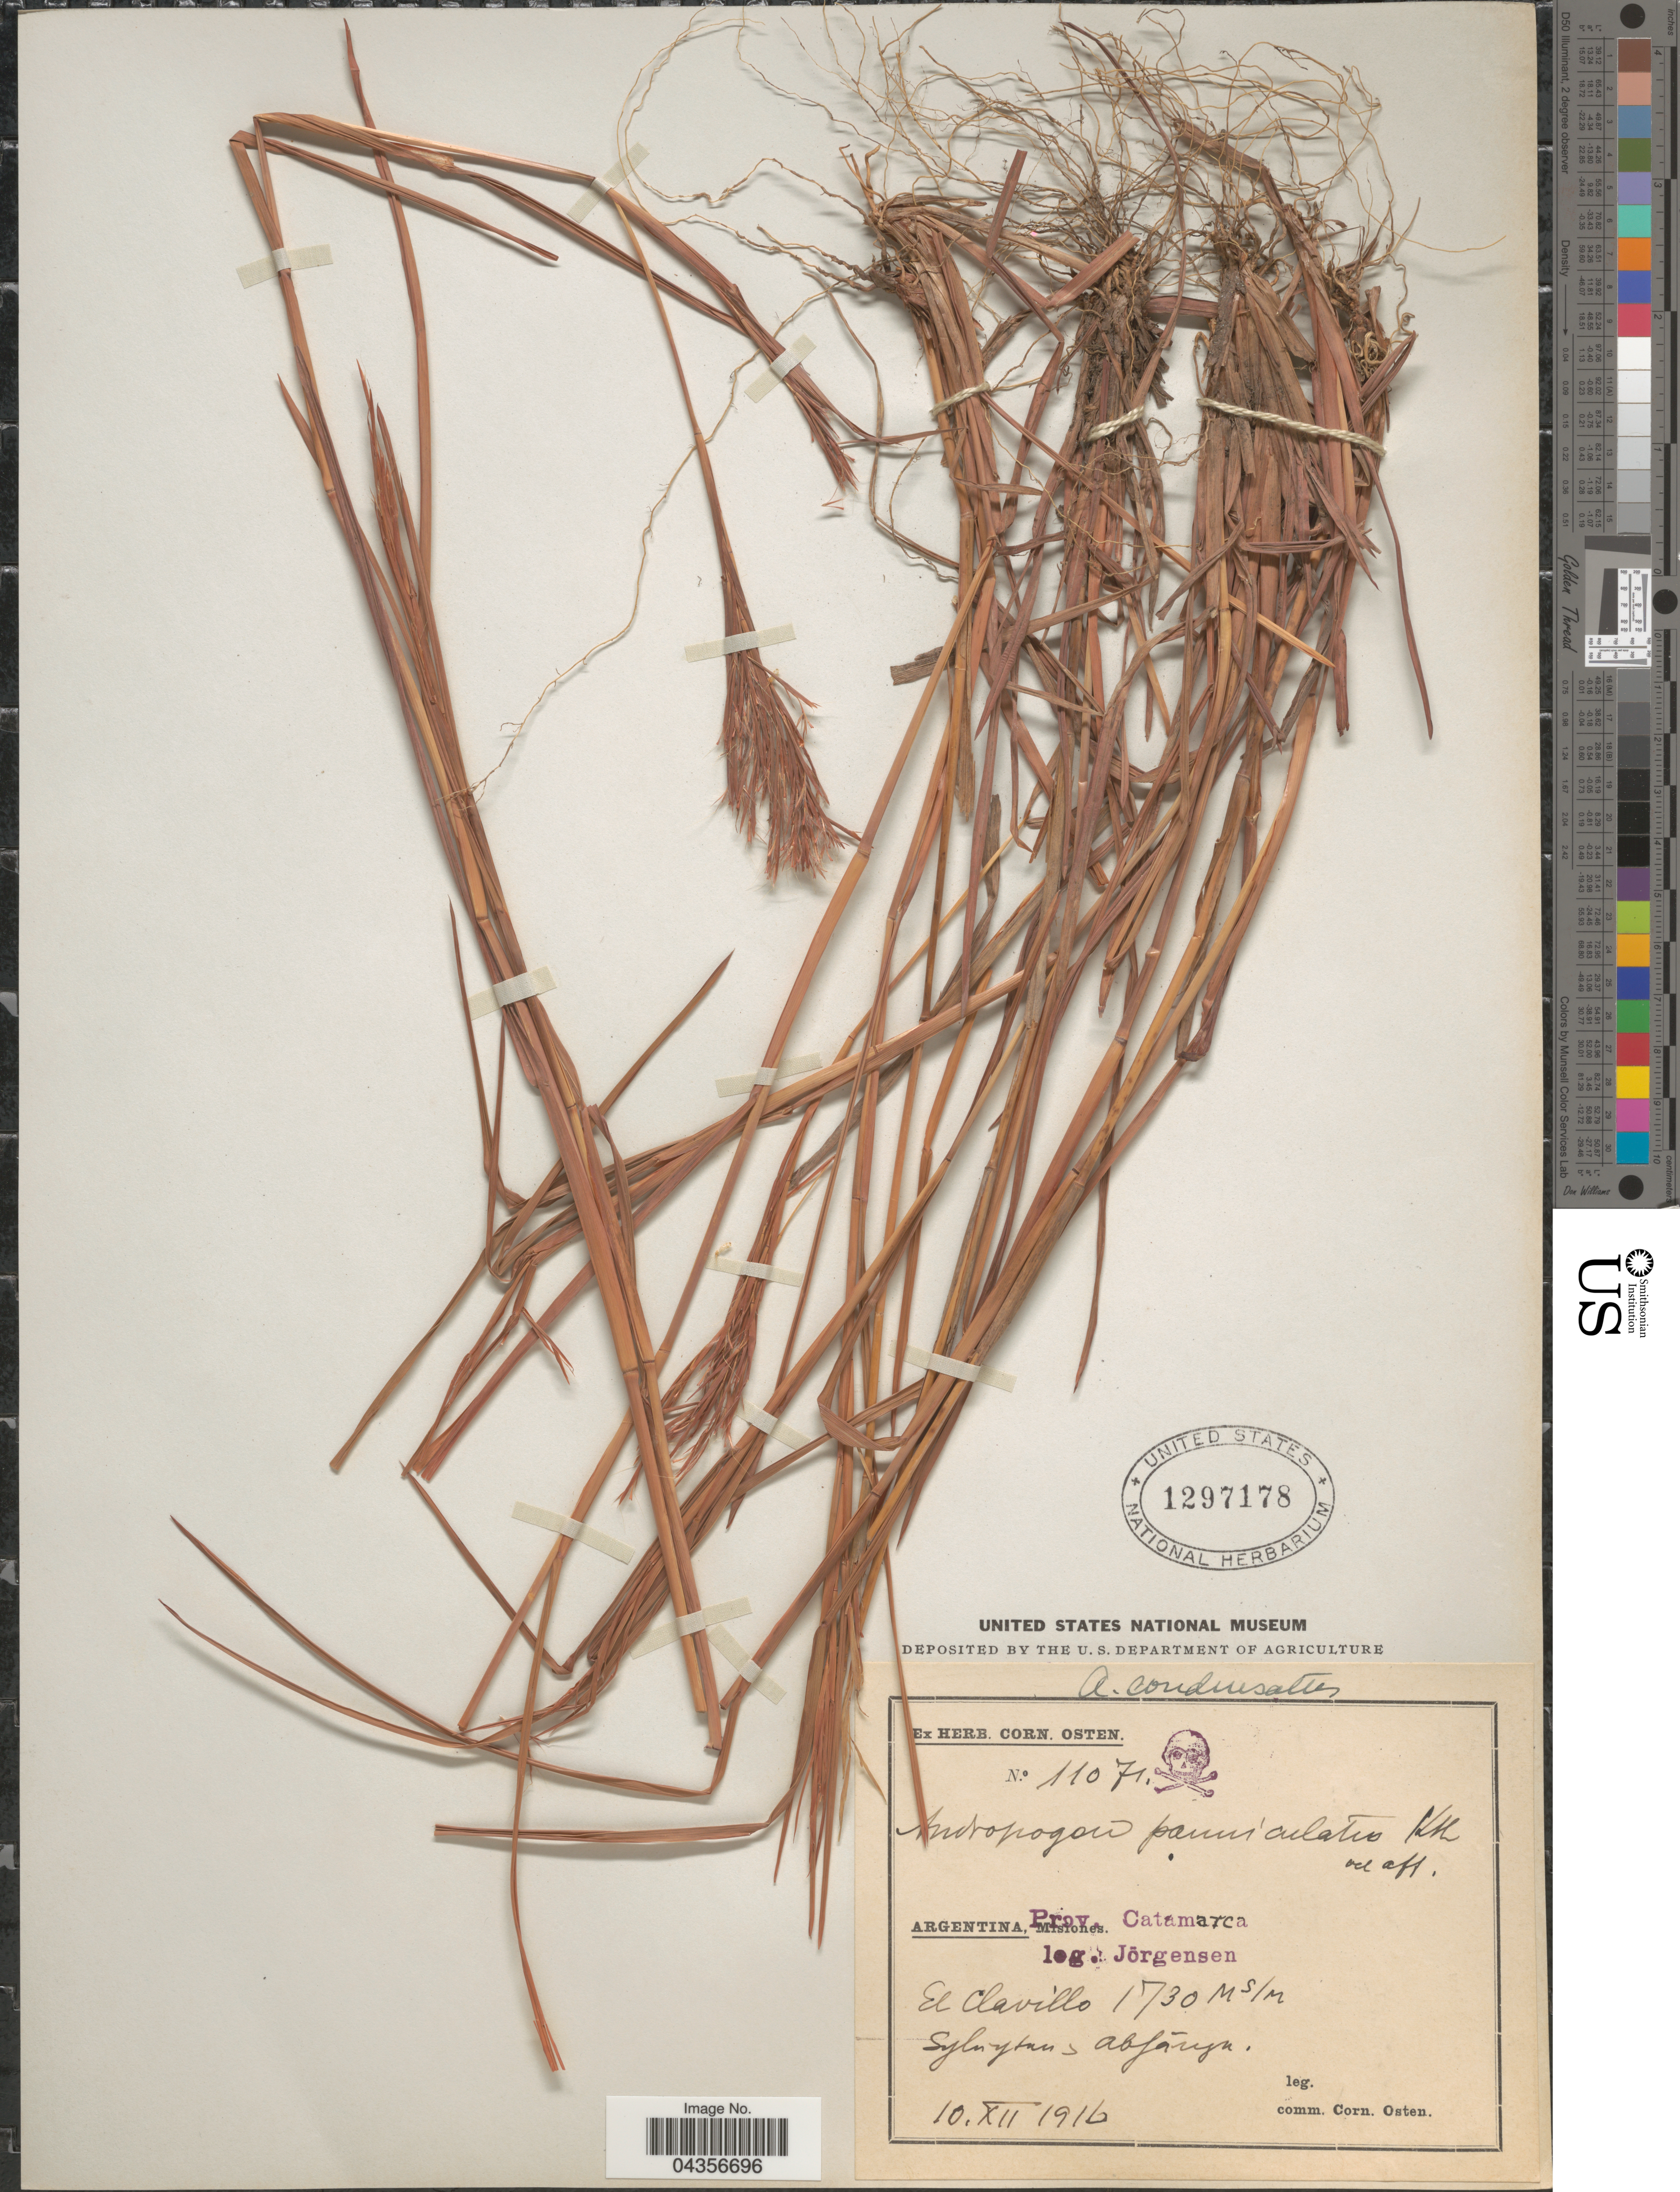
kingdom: Plantae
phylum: Tracheophyta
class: Liliopsida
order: Poales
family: Poaceae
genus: Schizachyrium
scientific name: Schizachyrium microstachyum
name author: (Desv. ex Ham.) Roseng. et al.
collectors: Jorgensen, --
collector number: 11071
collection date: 1916-12-10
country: Argentina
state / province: Catamarca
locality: Prov. Catamarca. El Clavillo.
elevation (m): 1730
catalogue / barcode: US 1297178